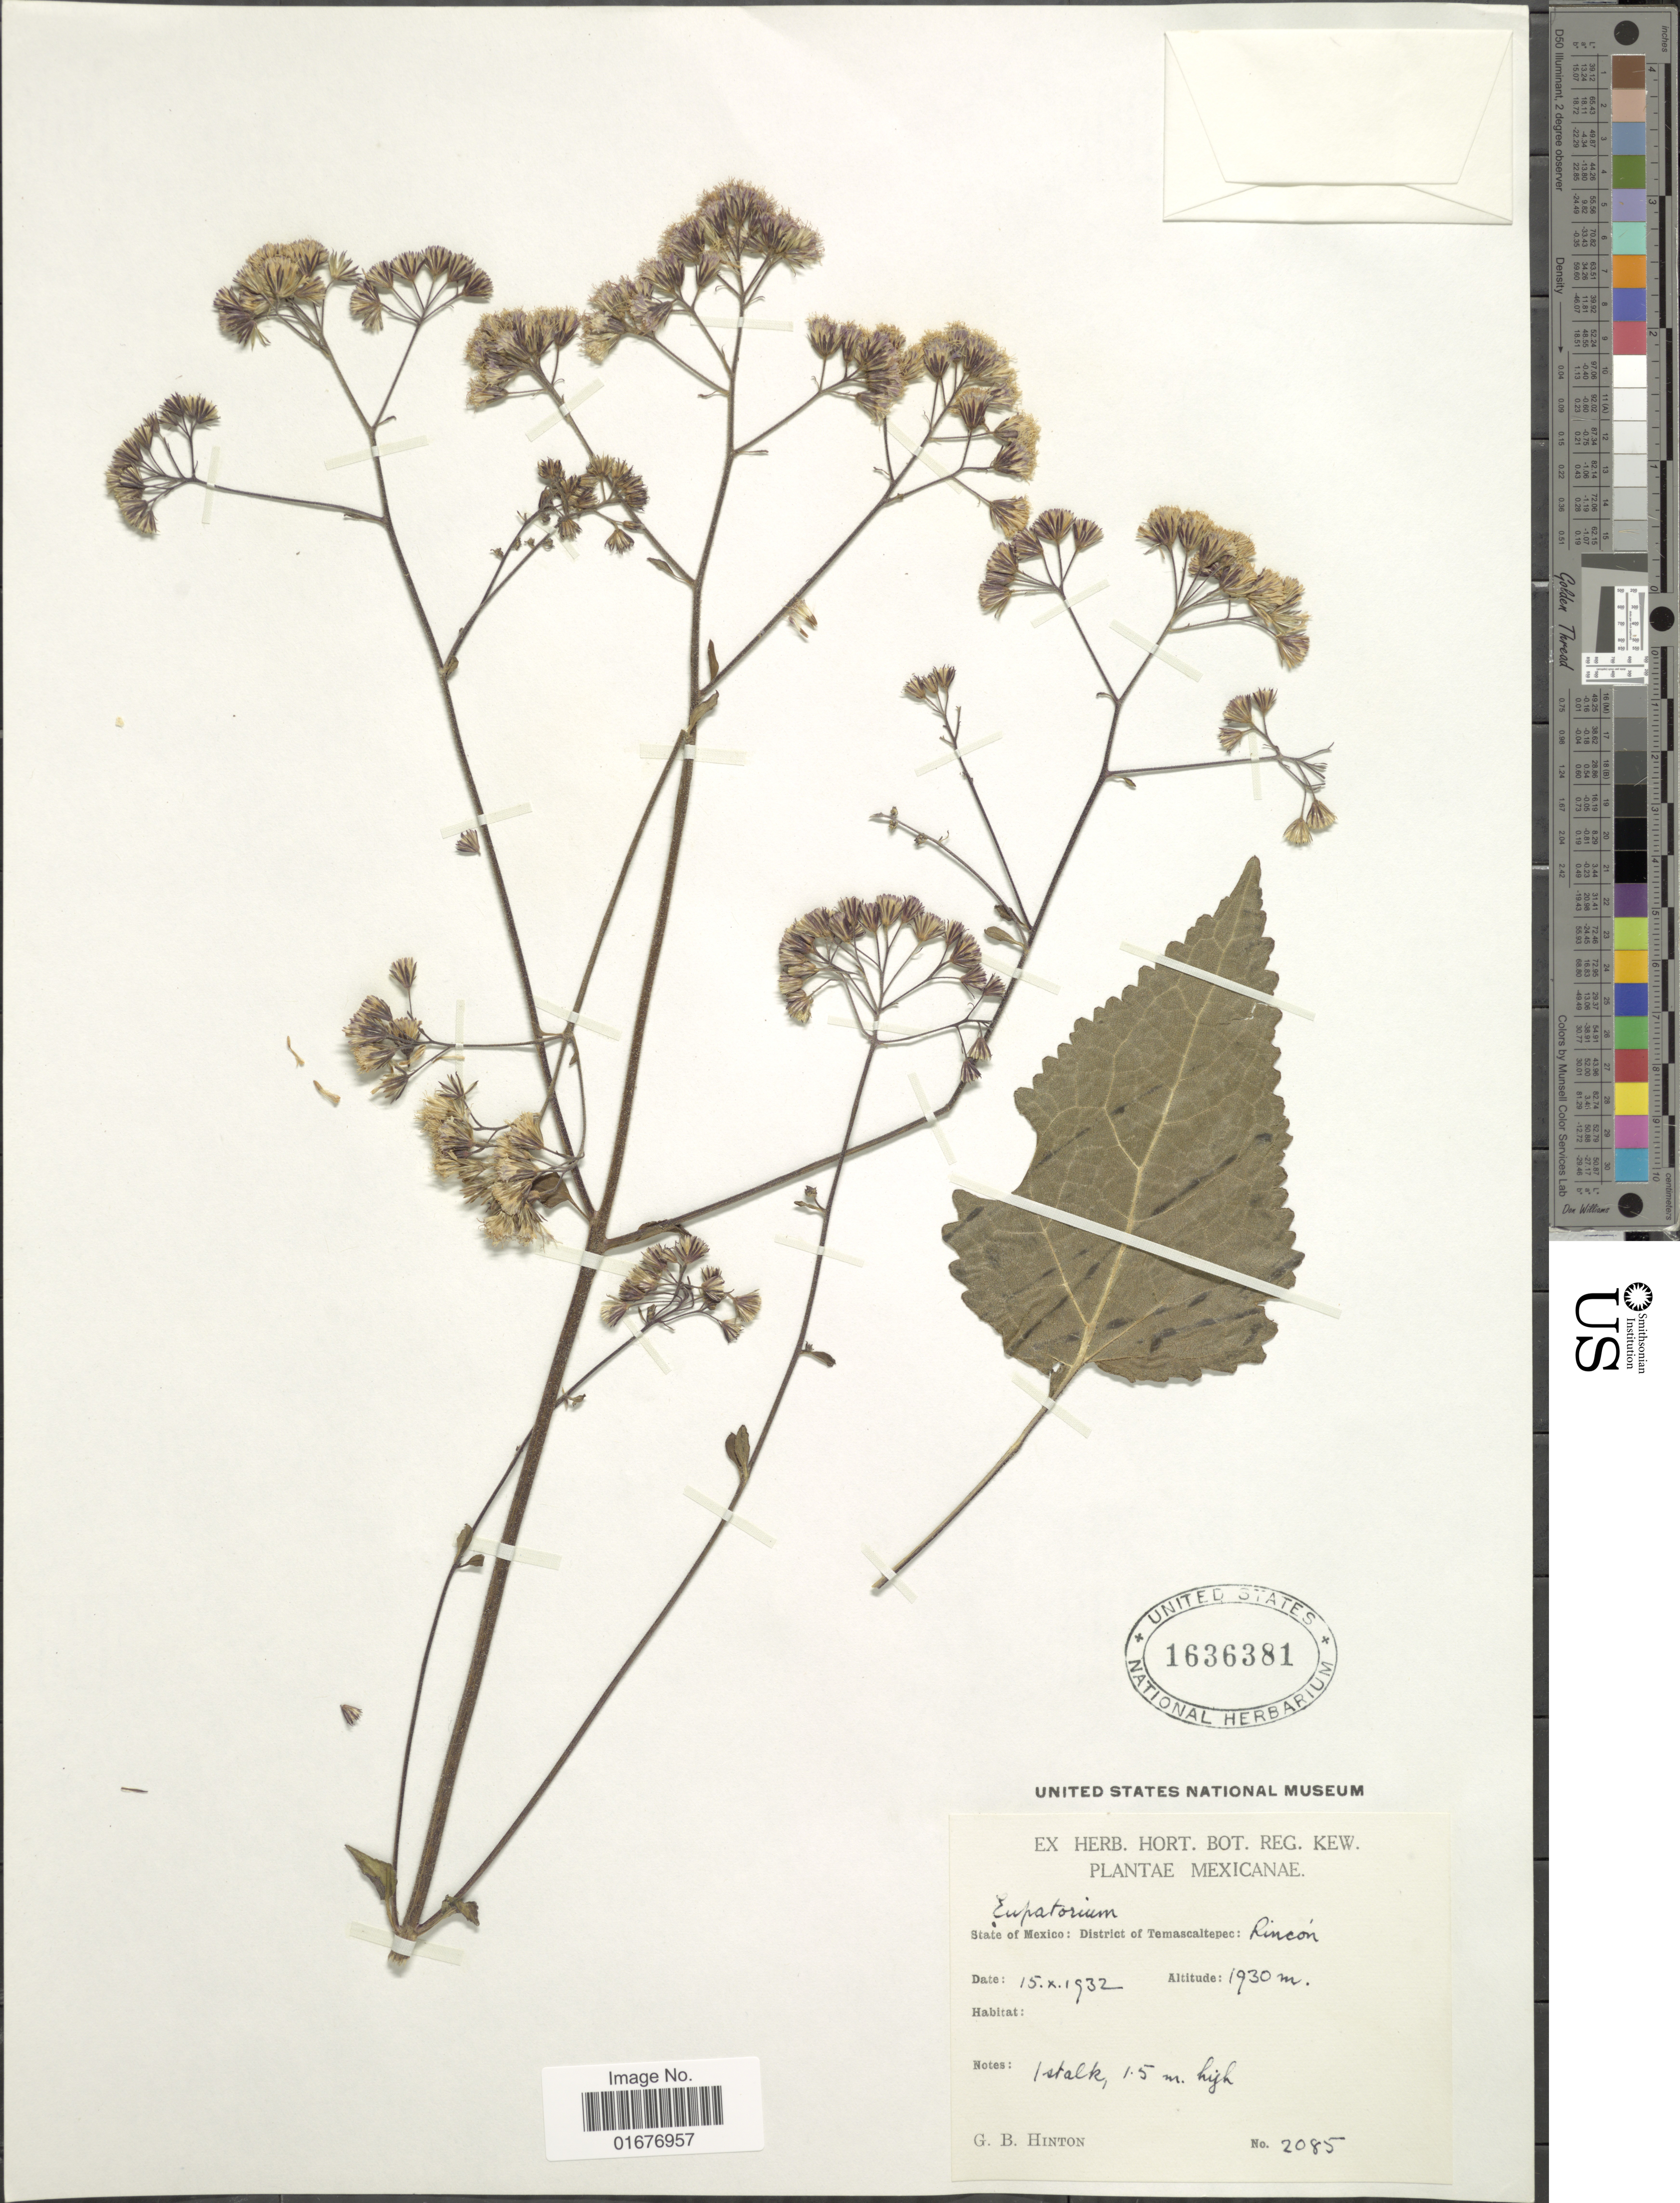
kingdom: Plantae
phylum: Tracheophyta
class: Magnoliopsida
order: Asterales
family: Asteraceae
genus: Ageratina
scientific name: Ageratina triniona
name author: (Mc Vaugh) R.M. King & H. Rob.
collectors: G. B. Hinton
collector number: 2085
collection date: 1932-10-15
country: Mexico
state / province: México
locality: State of Mexico: District of Temascaltepec: Rincon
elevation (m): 1930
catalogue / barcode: US 1636381